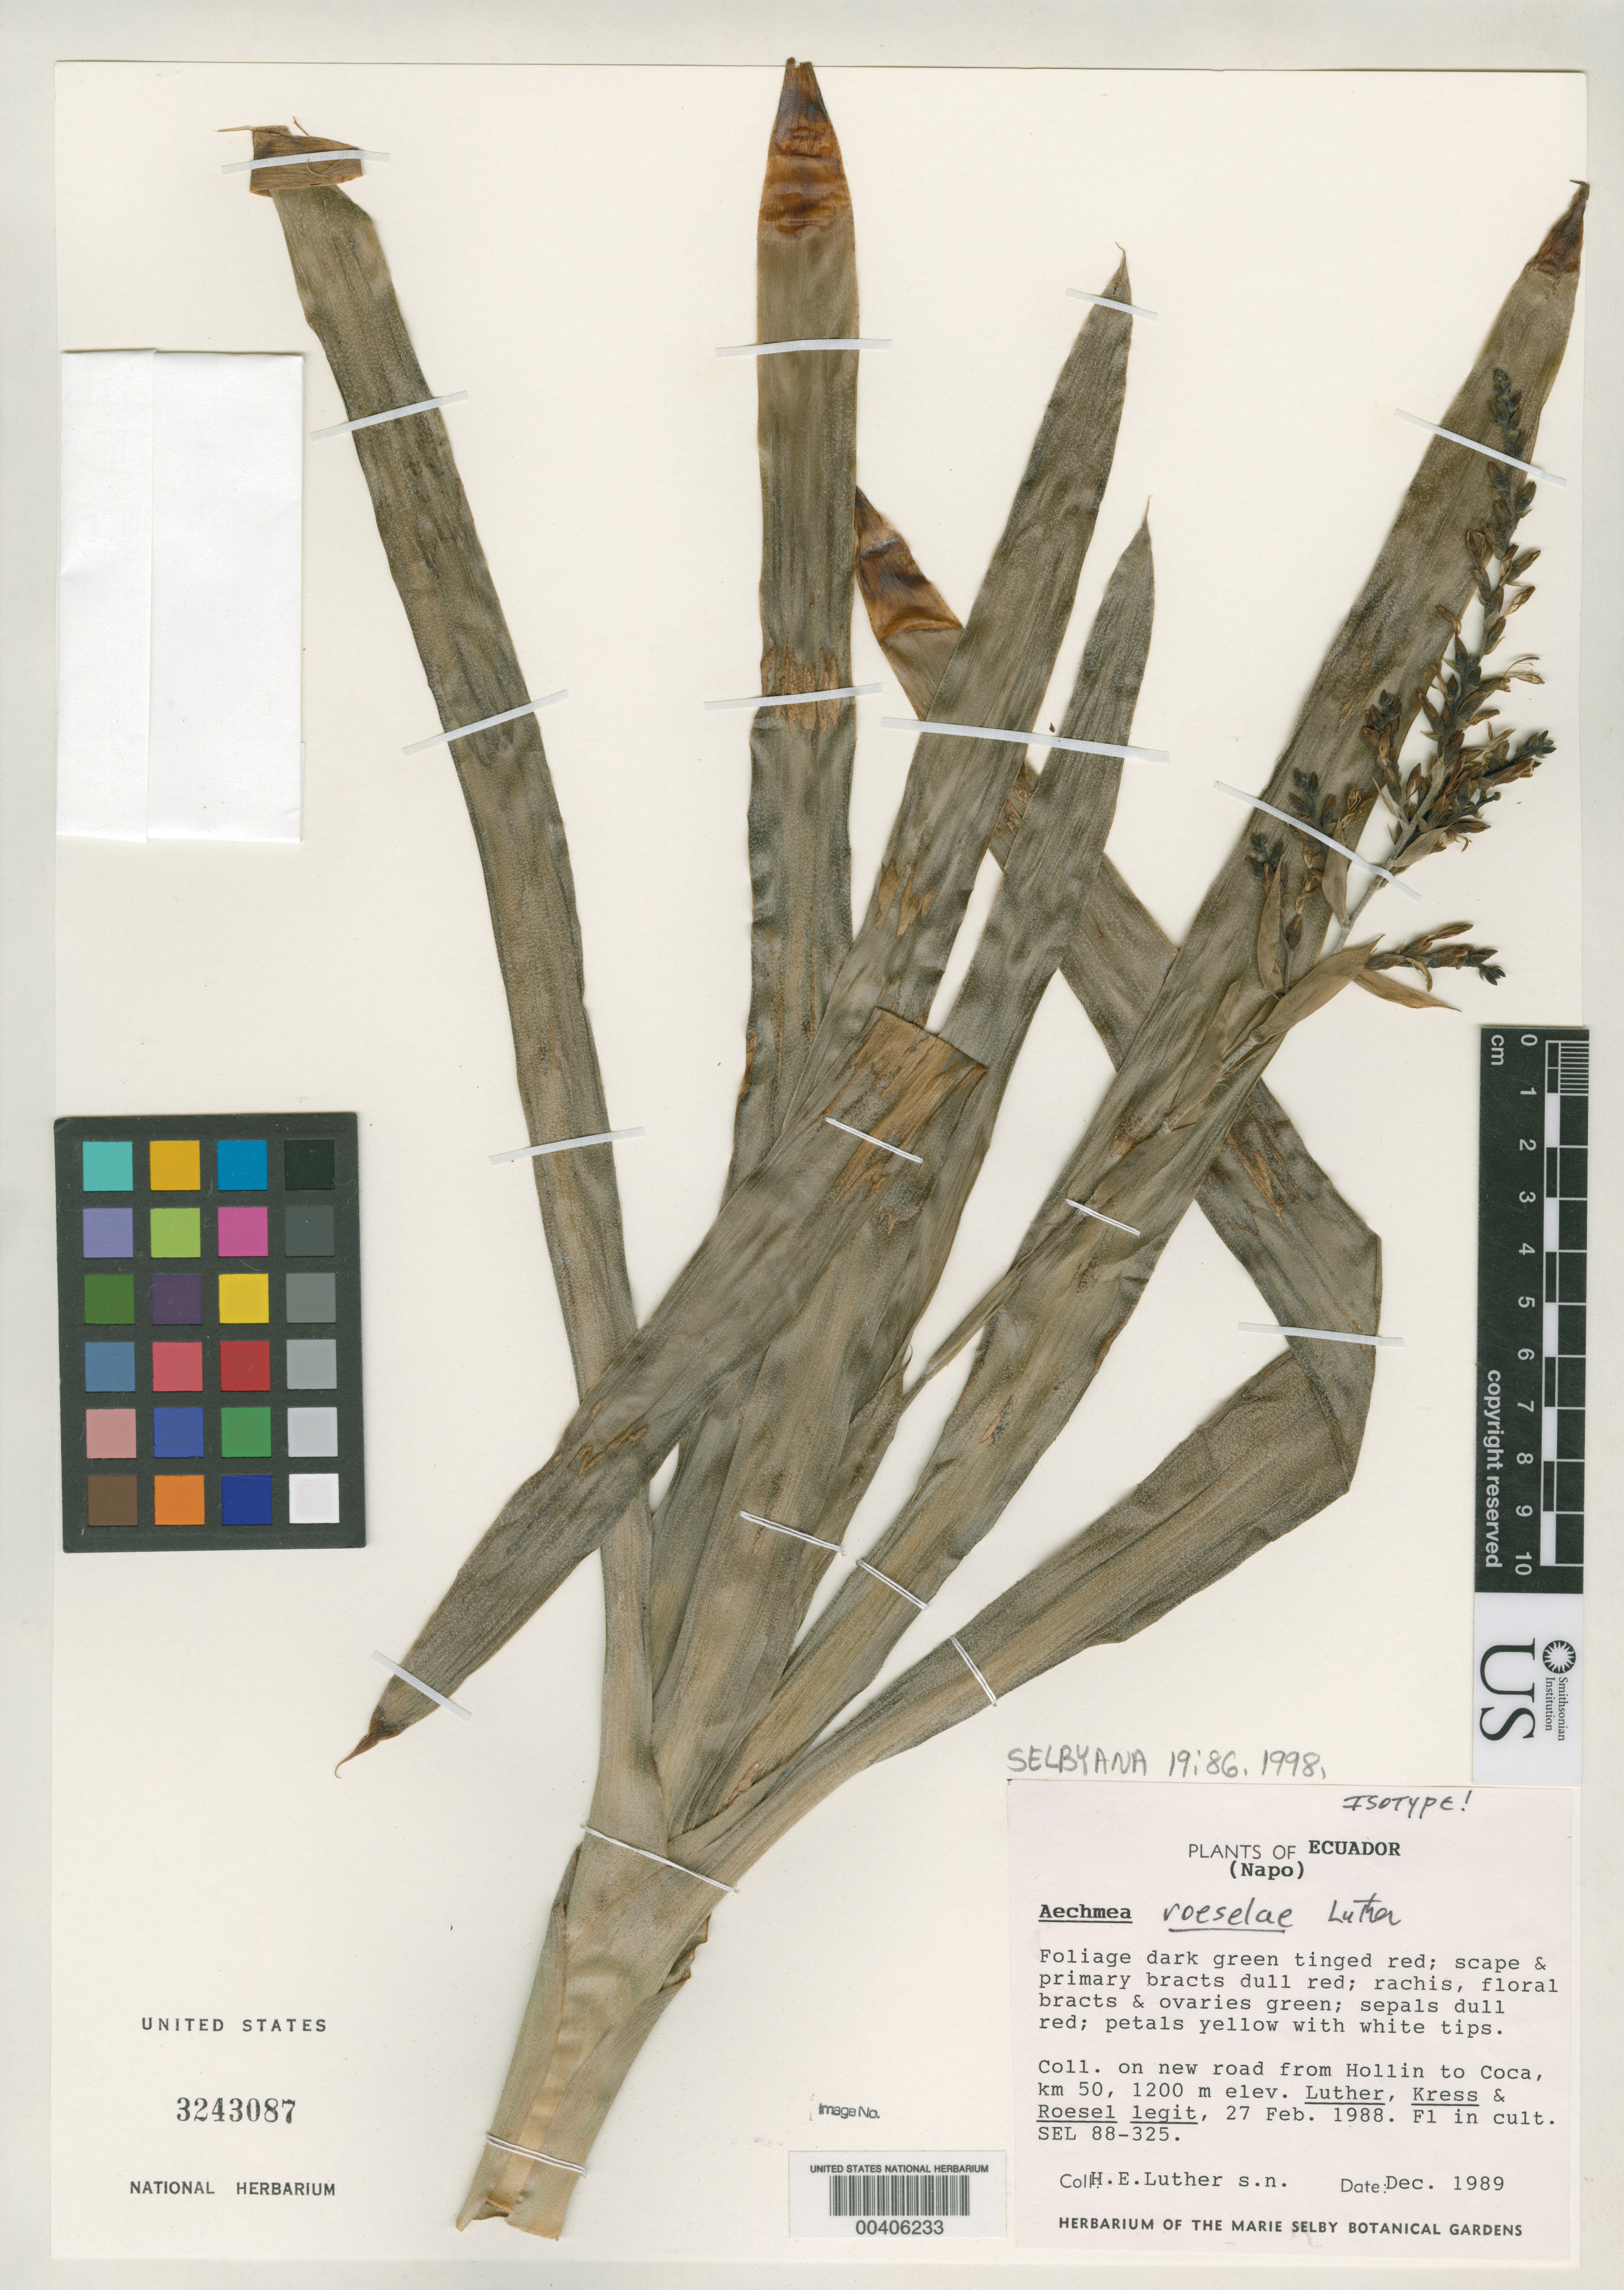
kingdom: Plantae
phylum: Tracheophyta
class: Liliopsida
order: Poales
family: Bromeliaceae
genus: Aechmea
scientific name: Aechmea roeseliae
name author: H. Luther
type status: Isotype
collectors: Harry E. Luther, W. J. Kress & C. S. Roesel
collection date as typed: Dec 1989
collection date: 1989-12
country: Ecuador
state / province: Napo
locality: New road from Hollin to Coca, km 50.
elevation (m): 1200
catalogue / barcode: US 3243087